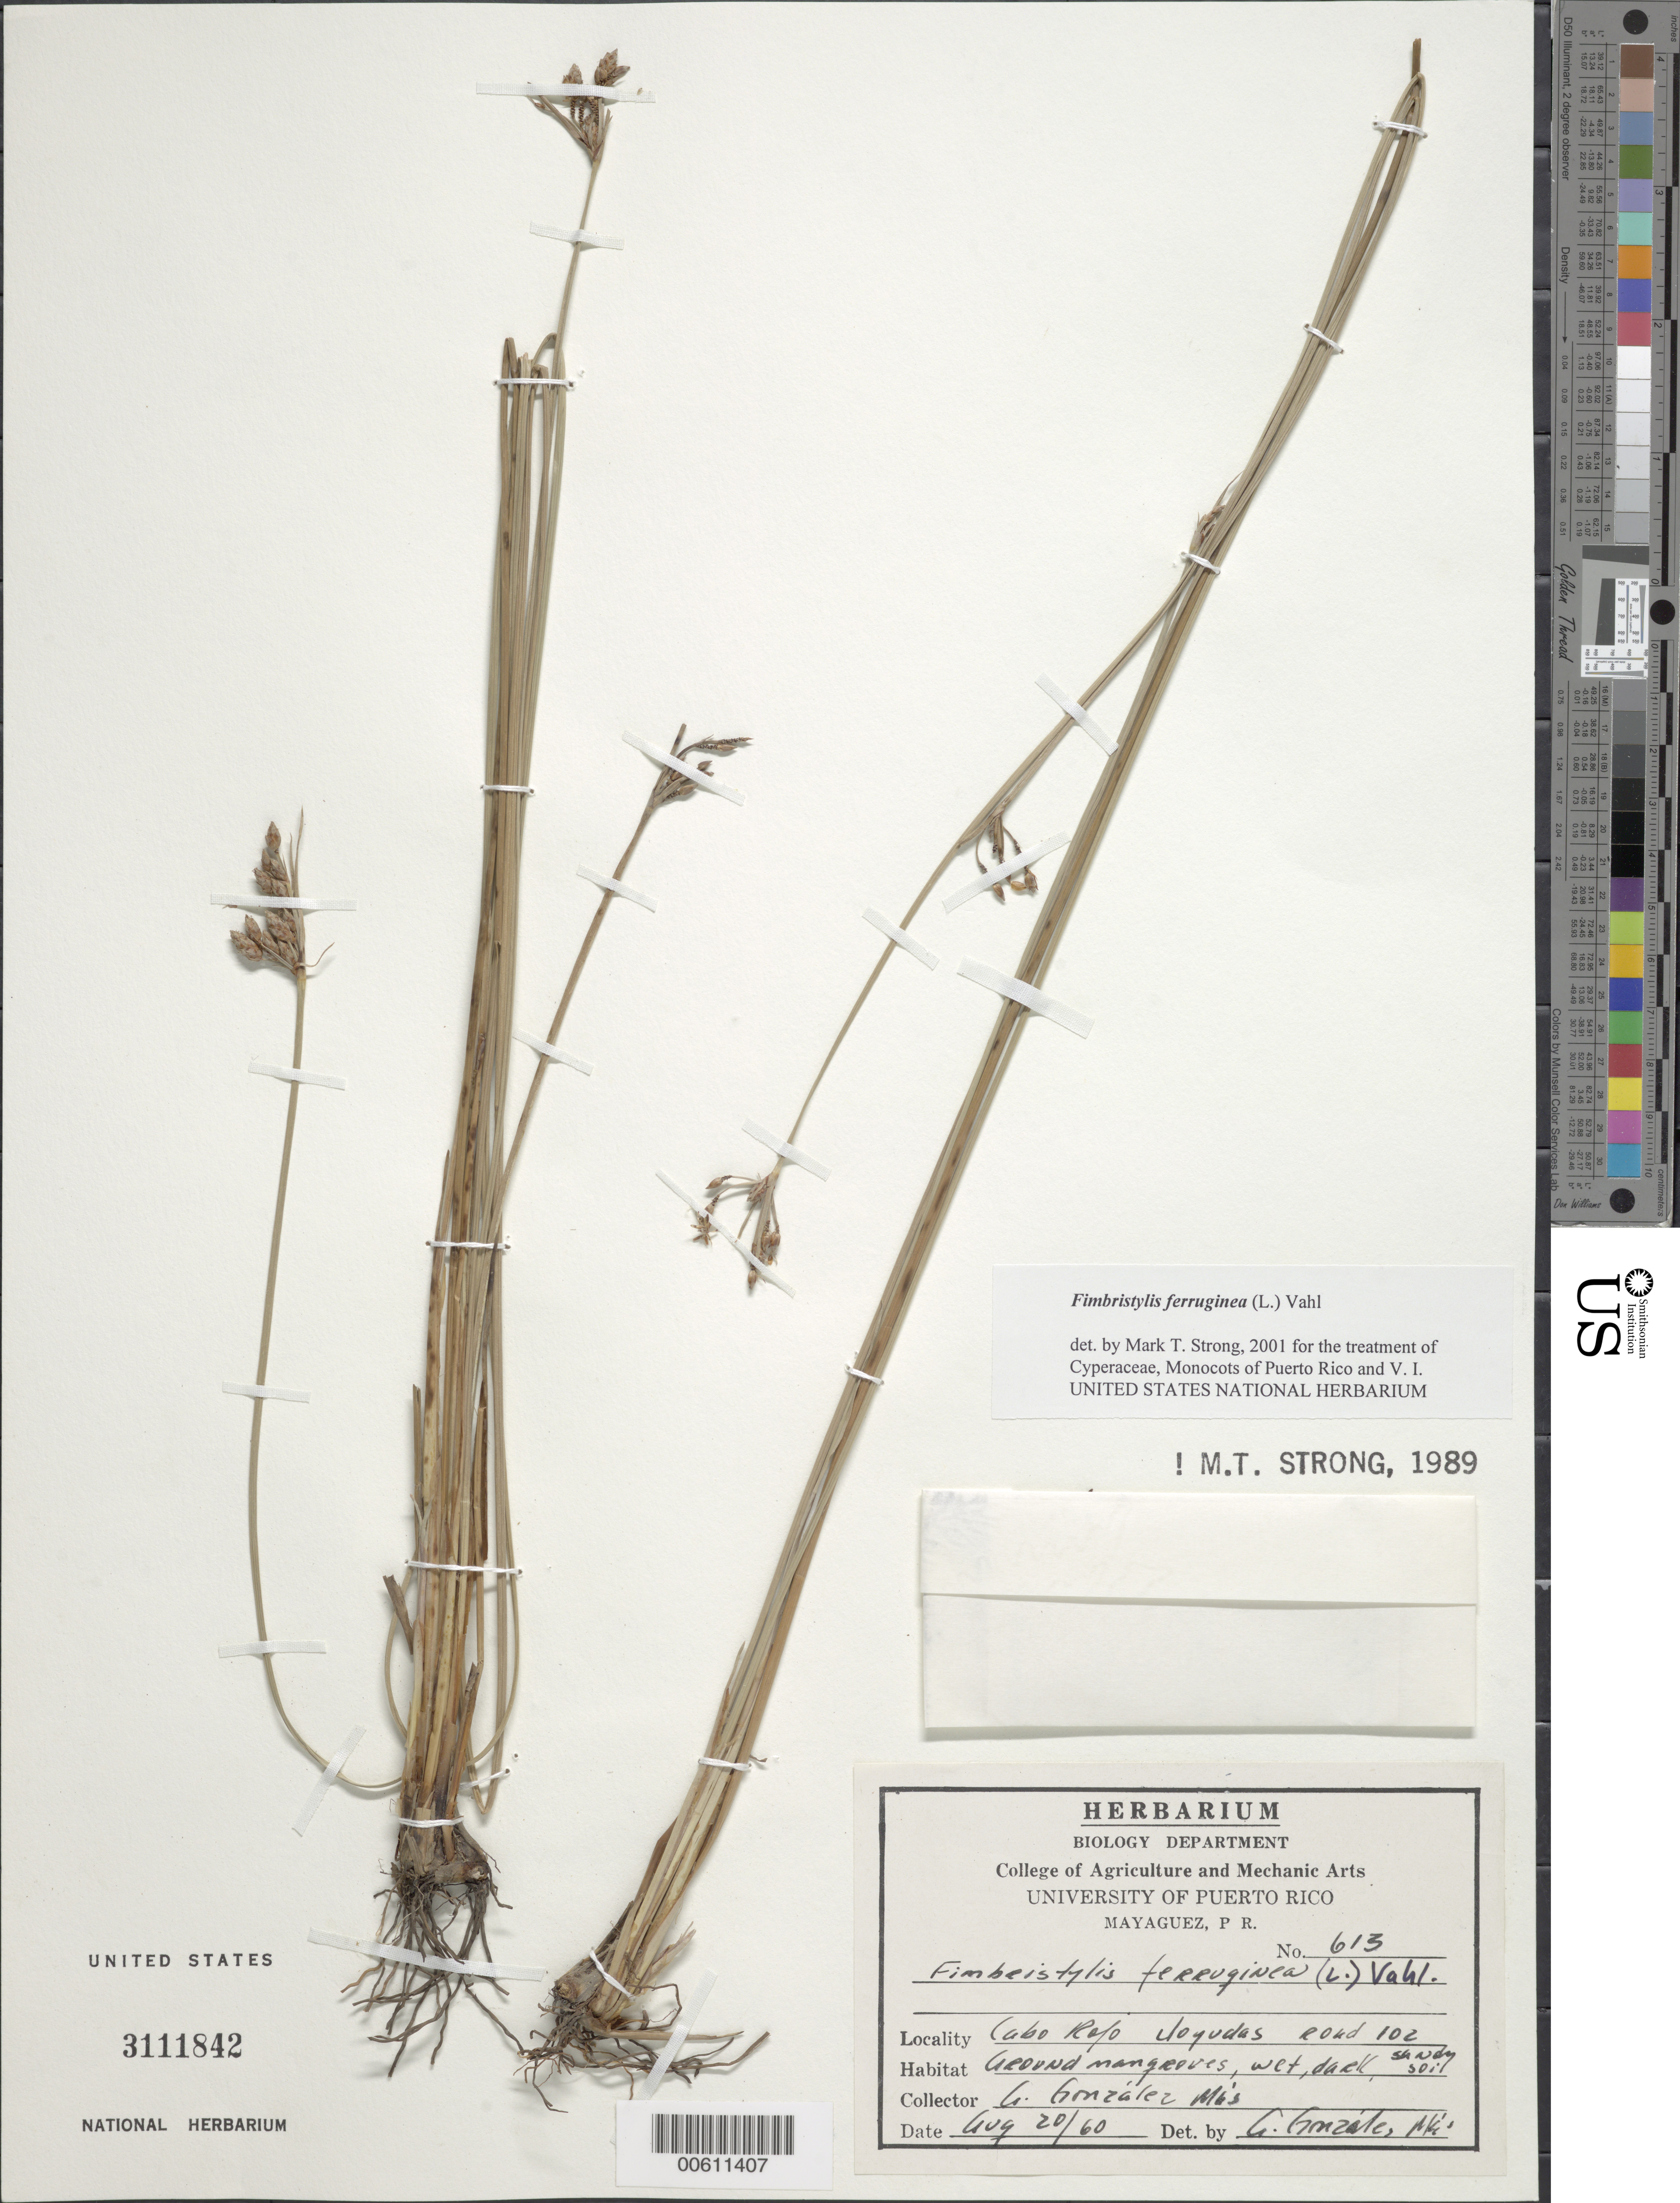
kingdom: Plantae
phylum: Tracheophyta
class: Liliopsida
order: Poales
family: Cyperaceae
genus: Fimbristylis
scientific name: Fimbristylis ferruginea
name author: (L.) Vahl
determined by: Strong, M. T., (US), Smithsonian Institution - National Museum of Natural History (UNITED STATES)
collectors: A. González Más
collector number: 613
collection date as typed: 20 Aug 1960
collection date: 1960-08-20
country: Puerto Rico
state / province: Cabo Rojo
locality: Cabo Rojo: Joyuda Road 102.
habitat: Around mangroves.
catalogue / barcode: US 3111842